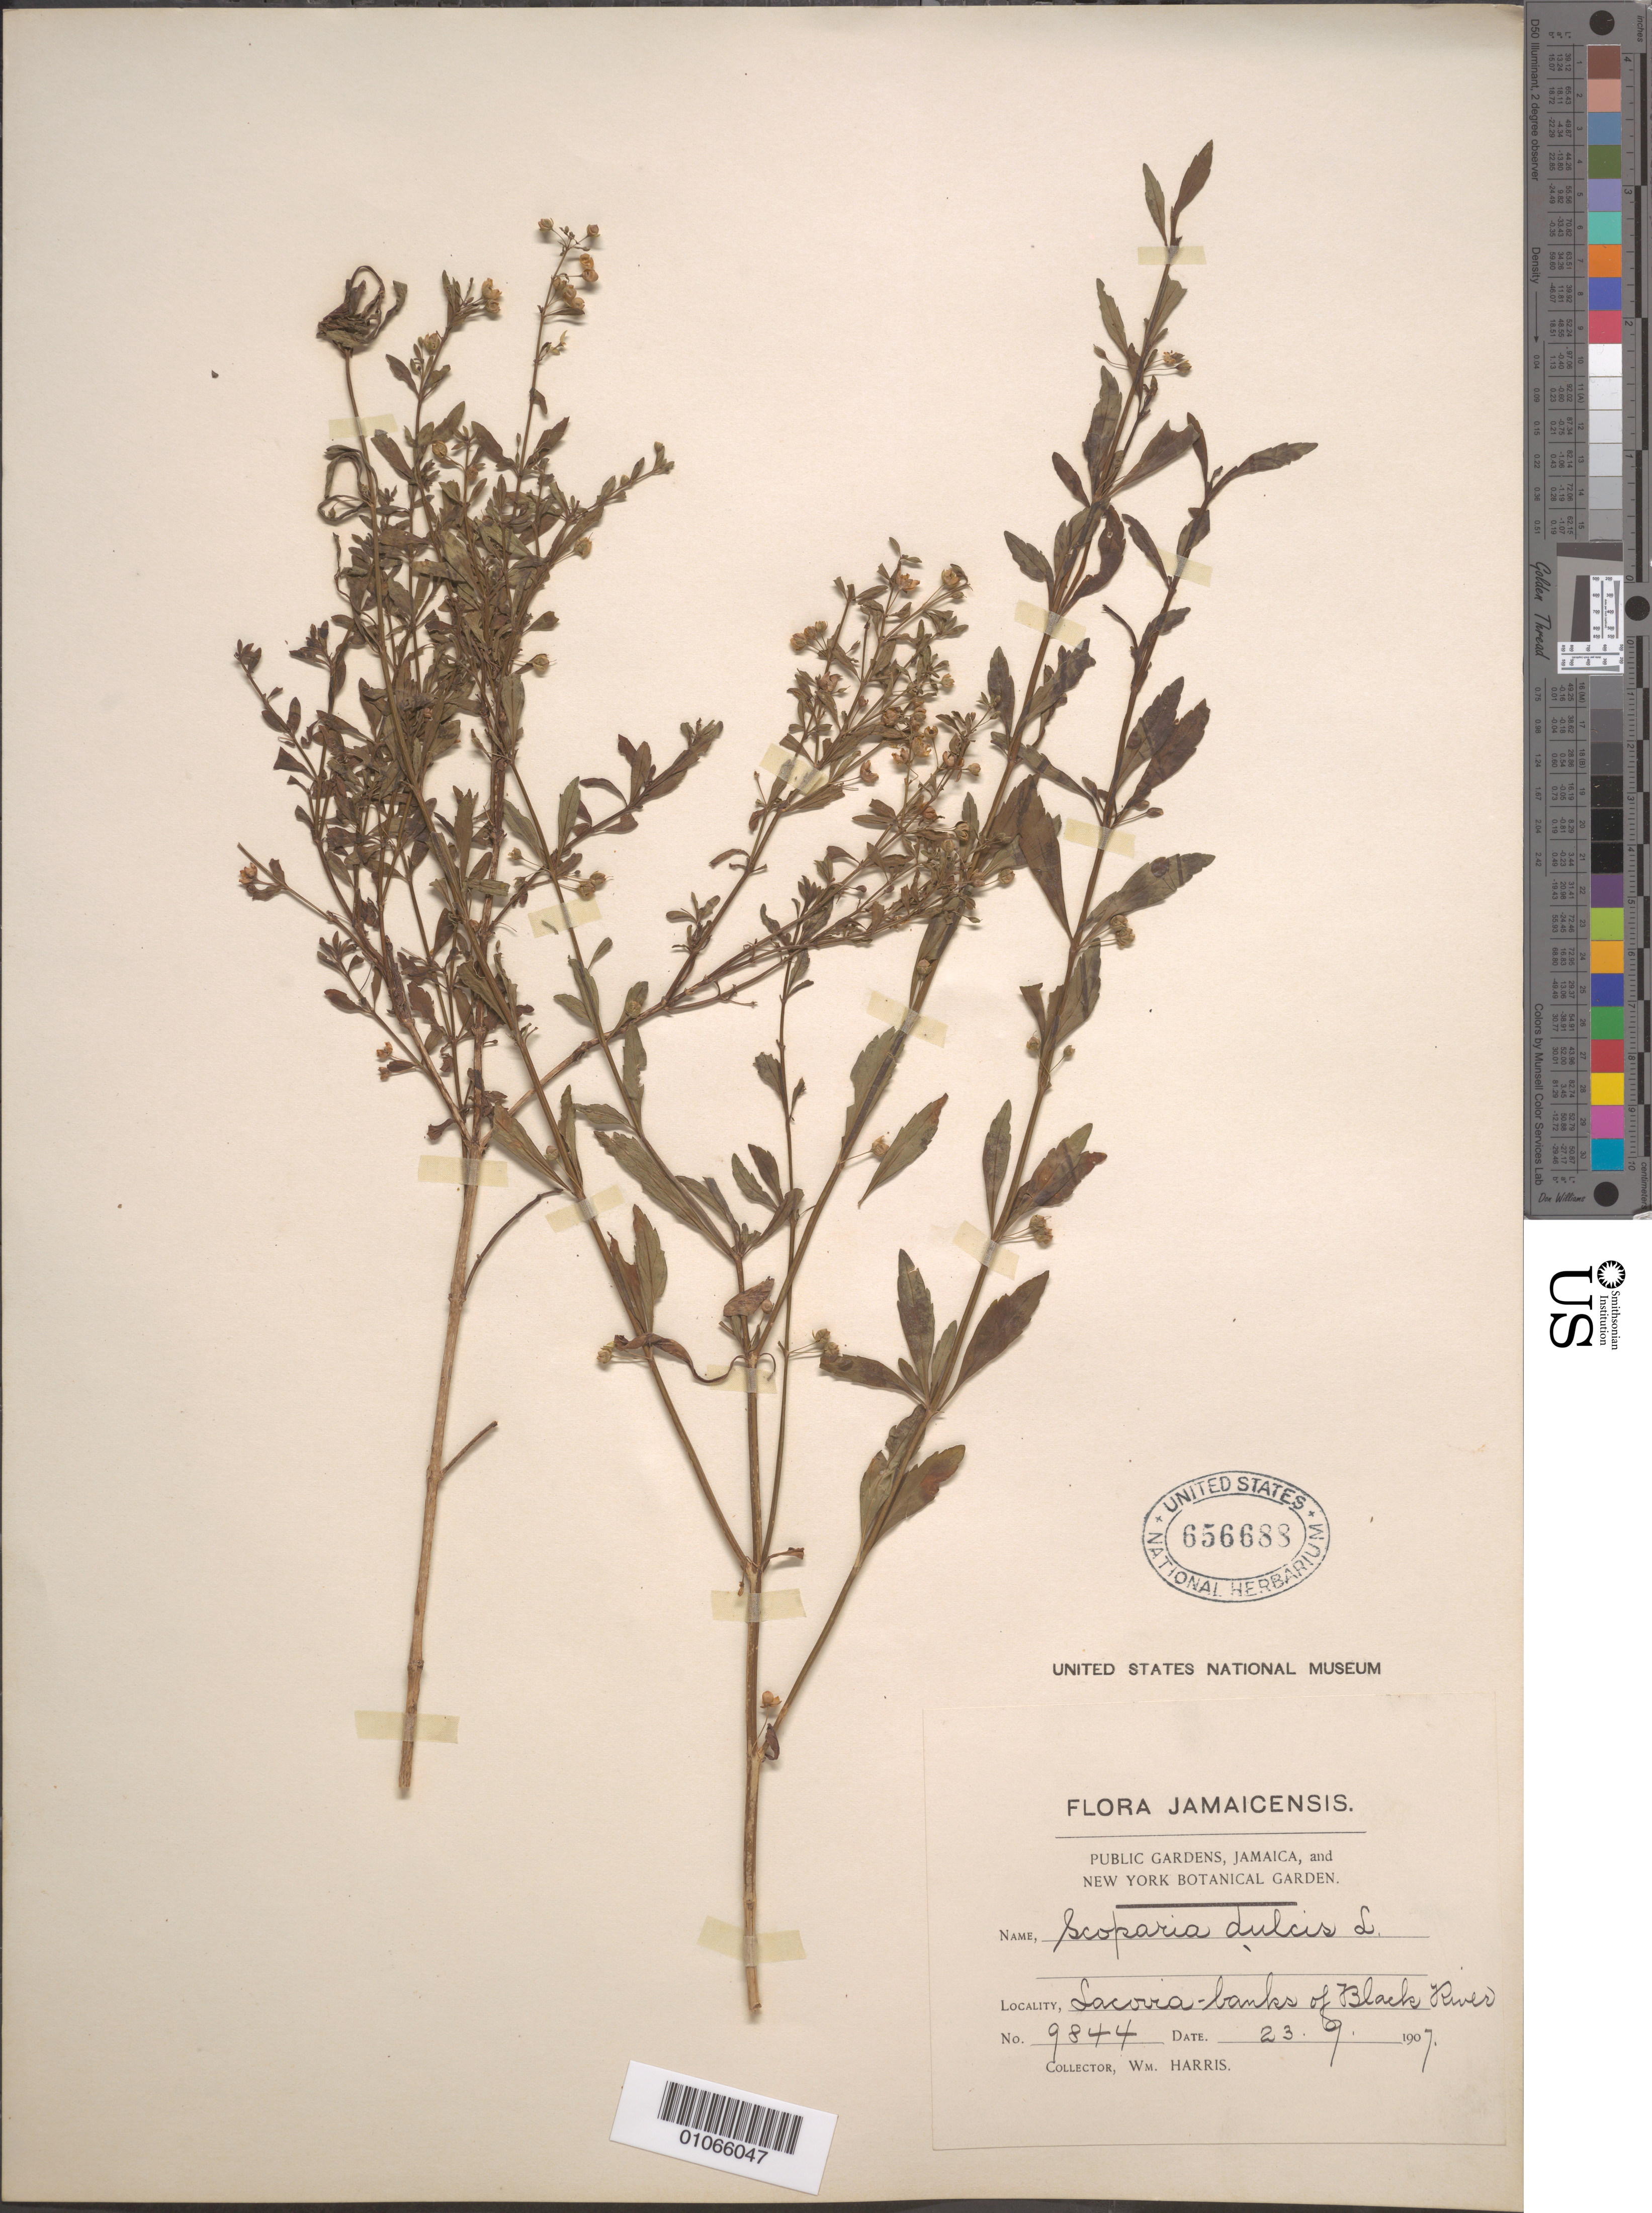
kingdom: Plantae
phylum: Tracheophyta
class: Magnoliopsida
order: Lamiales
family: Plantaginaceae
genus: Scoparia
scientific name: Scoparia dulcis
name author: L.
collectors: W. Harris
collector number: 9844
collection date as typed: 23 Sep 1907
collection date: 1907-09-23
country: Jamaica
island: Jamaica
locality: Lacoria banks of Black River.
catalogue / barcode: US 656688